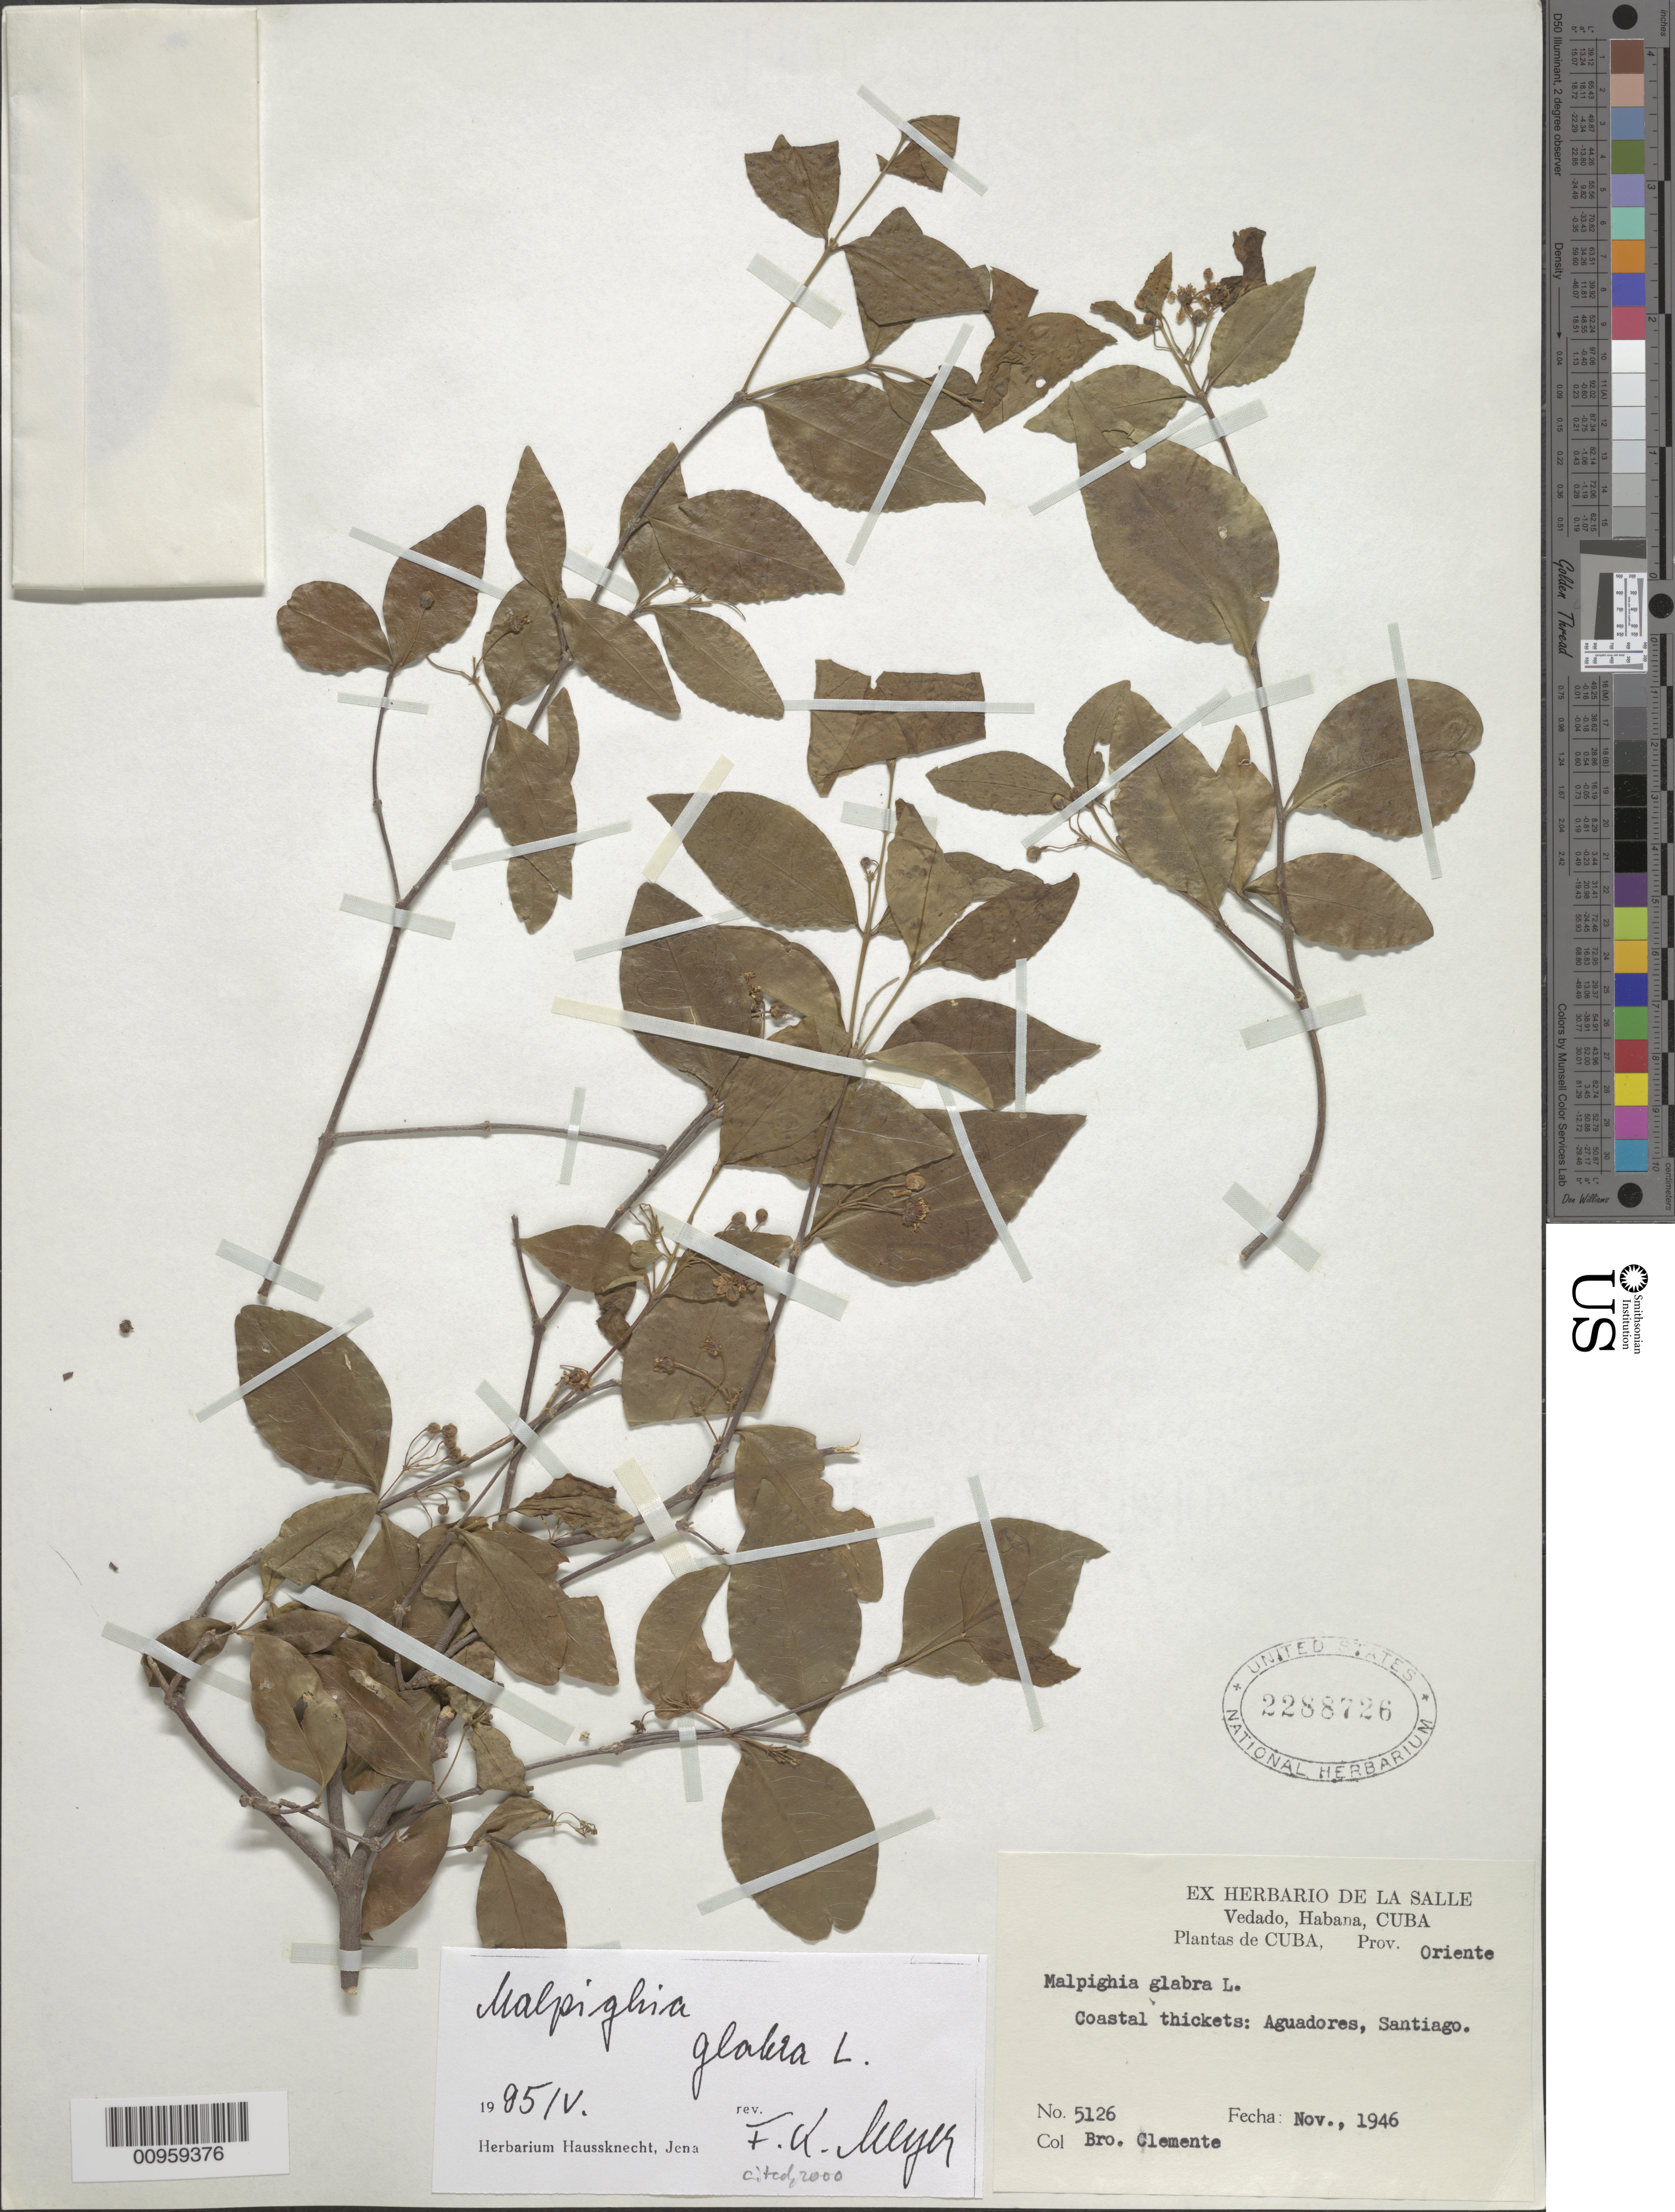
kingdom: Plantae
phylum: Tracheophyta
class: Magnoliopsida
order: Malpighiales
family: Malpighiaceae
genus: Malpighia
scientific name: Malpighia glabra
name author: L.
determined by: Meyer, F. K.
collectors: Bro. Clemente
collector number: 5126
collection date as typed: Nov 1946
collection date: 1946-11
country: Cuba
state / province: Santiago de Cuba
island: Cuba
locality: Aguadores, Santiago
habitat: Coastal thickets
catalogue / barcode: US 2288726